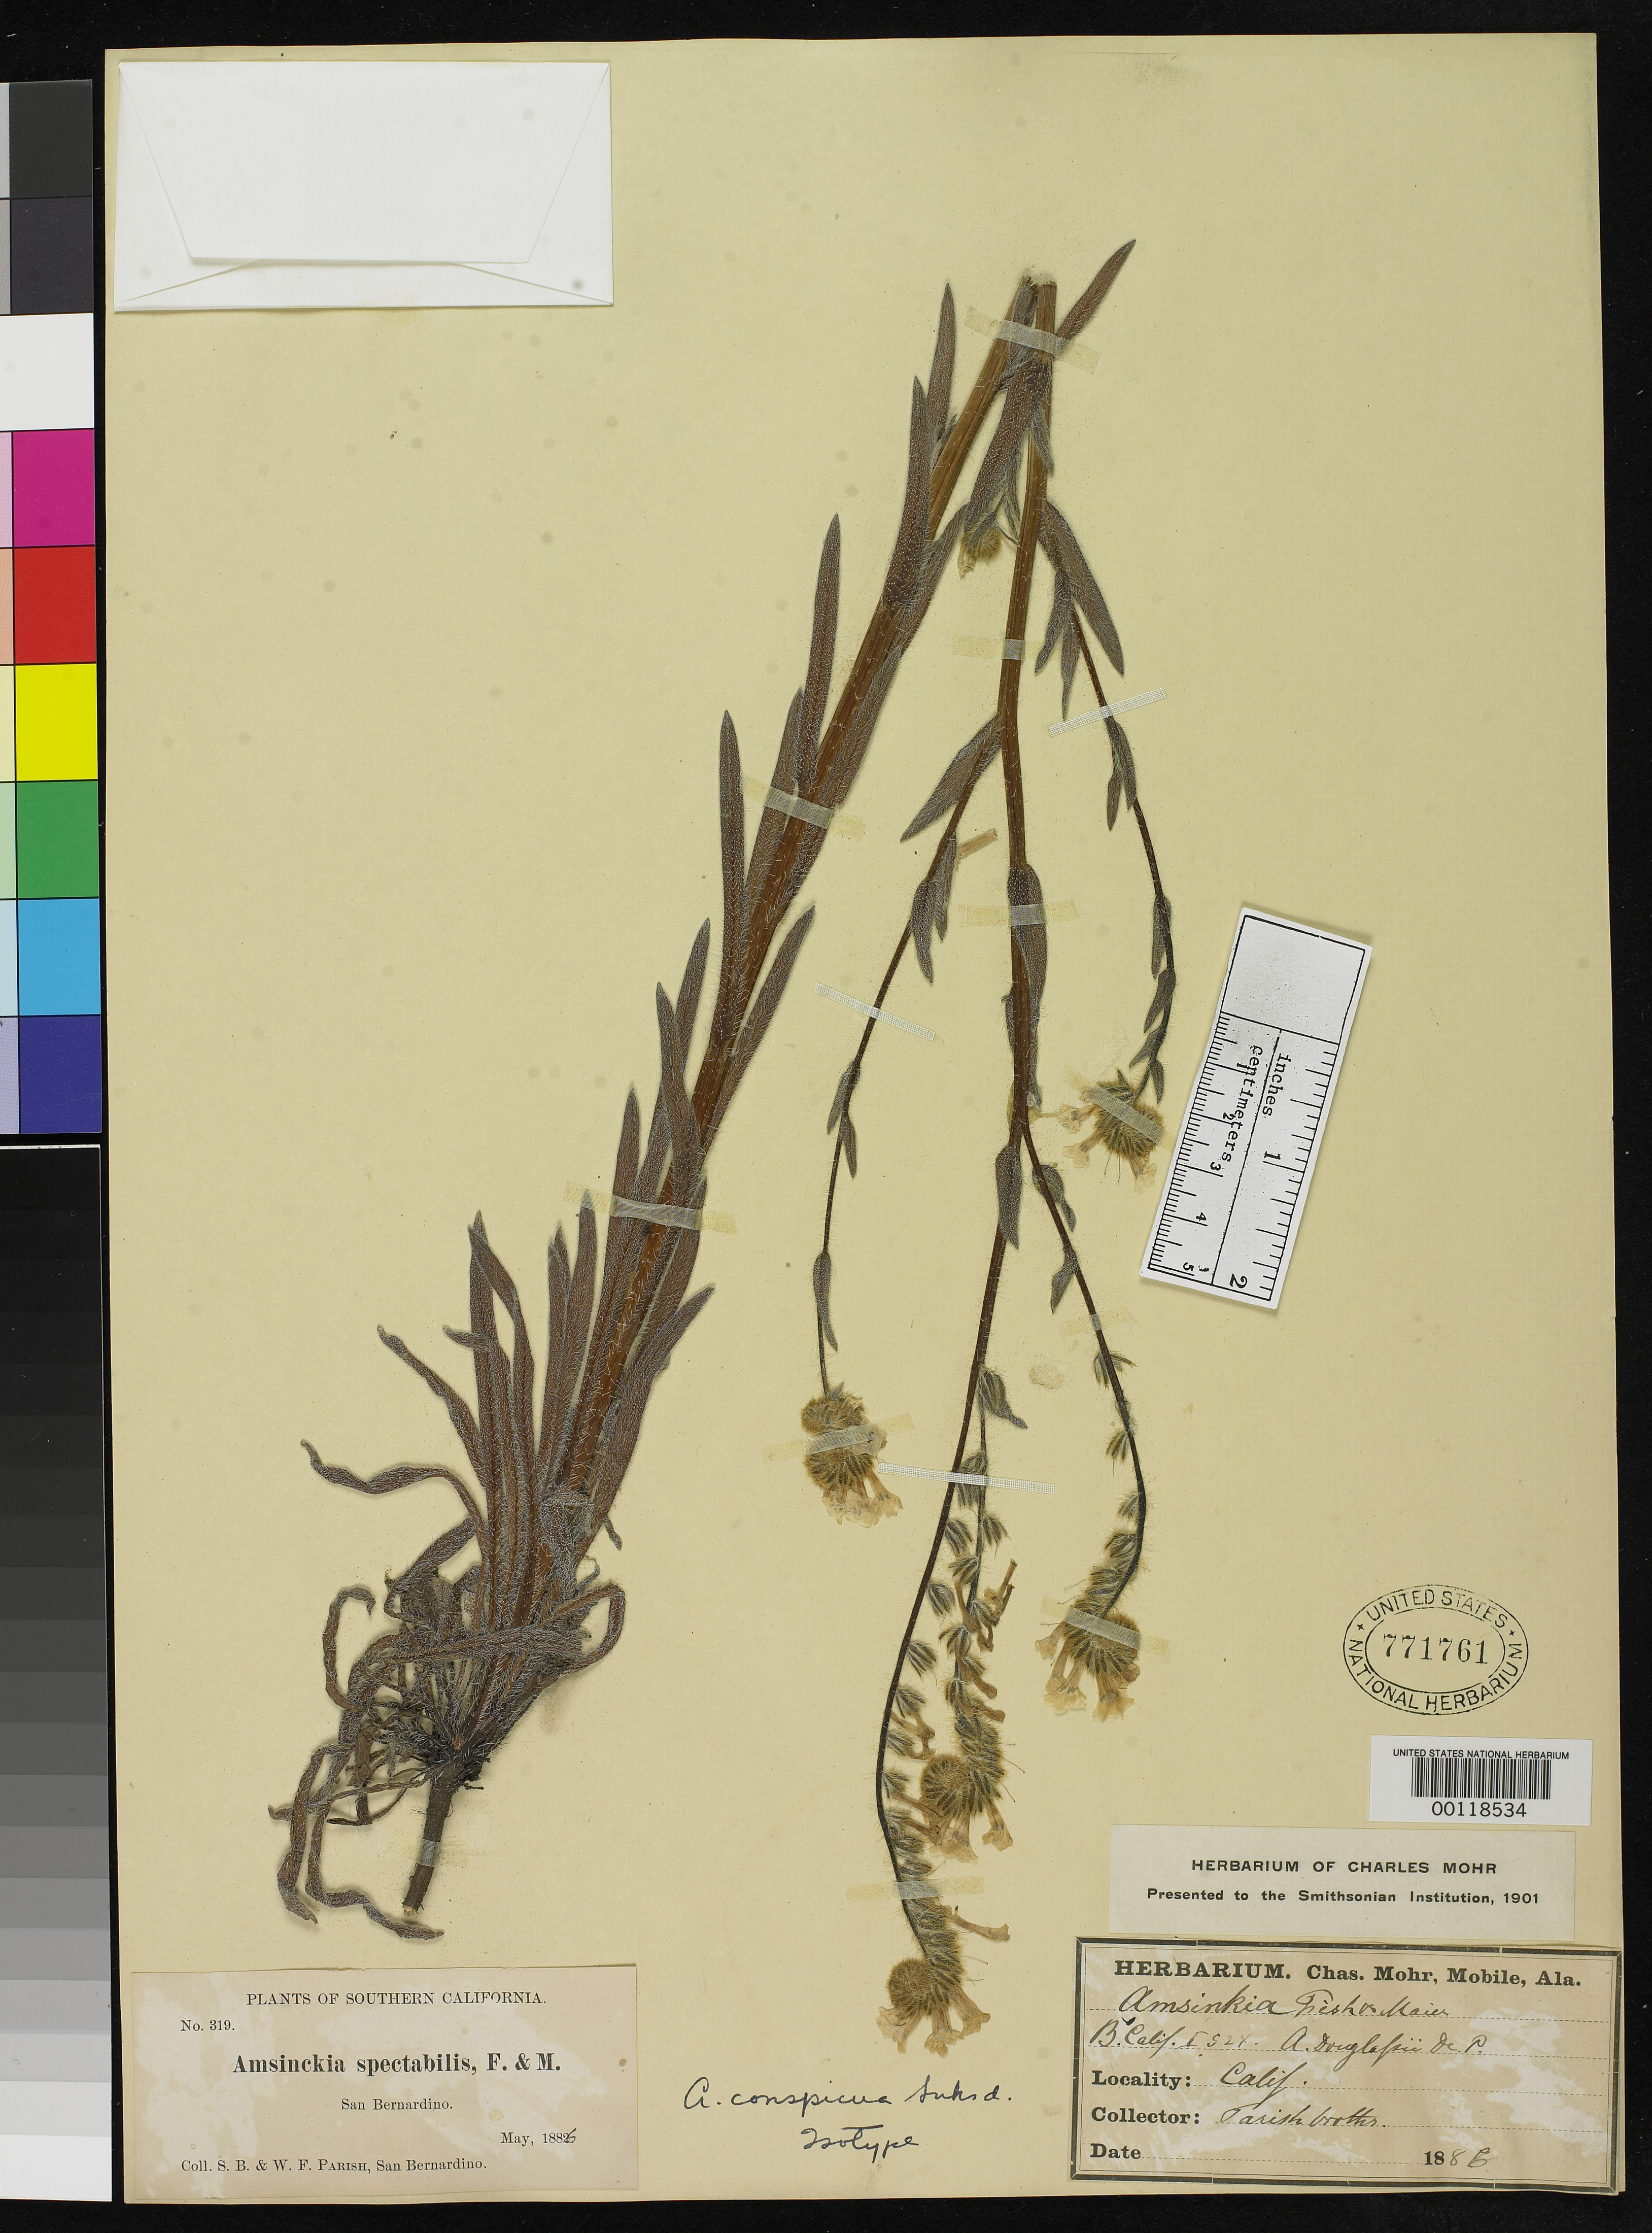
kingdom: Plantae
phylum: Tracheophyta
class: Magnoliopsida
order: Boraginales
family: Boraginaceae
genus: Amsinckia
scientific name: Amsinckia conspicua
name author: Suksd.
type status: Isotype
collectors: S. B. Parish & W. F. Parish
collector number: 319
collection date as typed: May 1882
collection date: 1882-05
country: United States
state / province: California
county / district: San Bernardino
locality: San Bernardino.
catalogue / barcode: US 771761